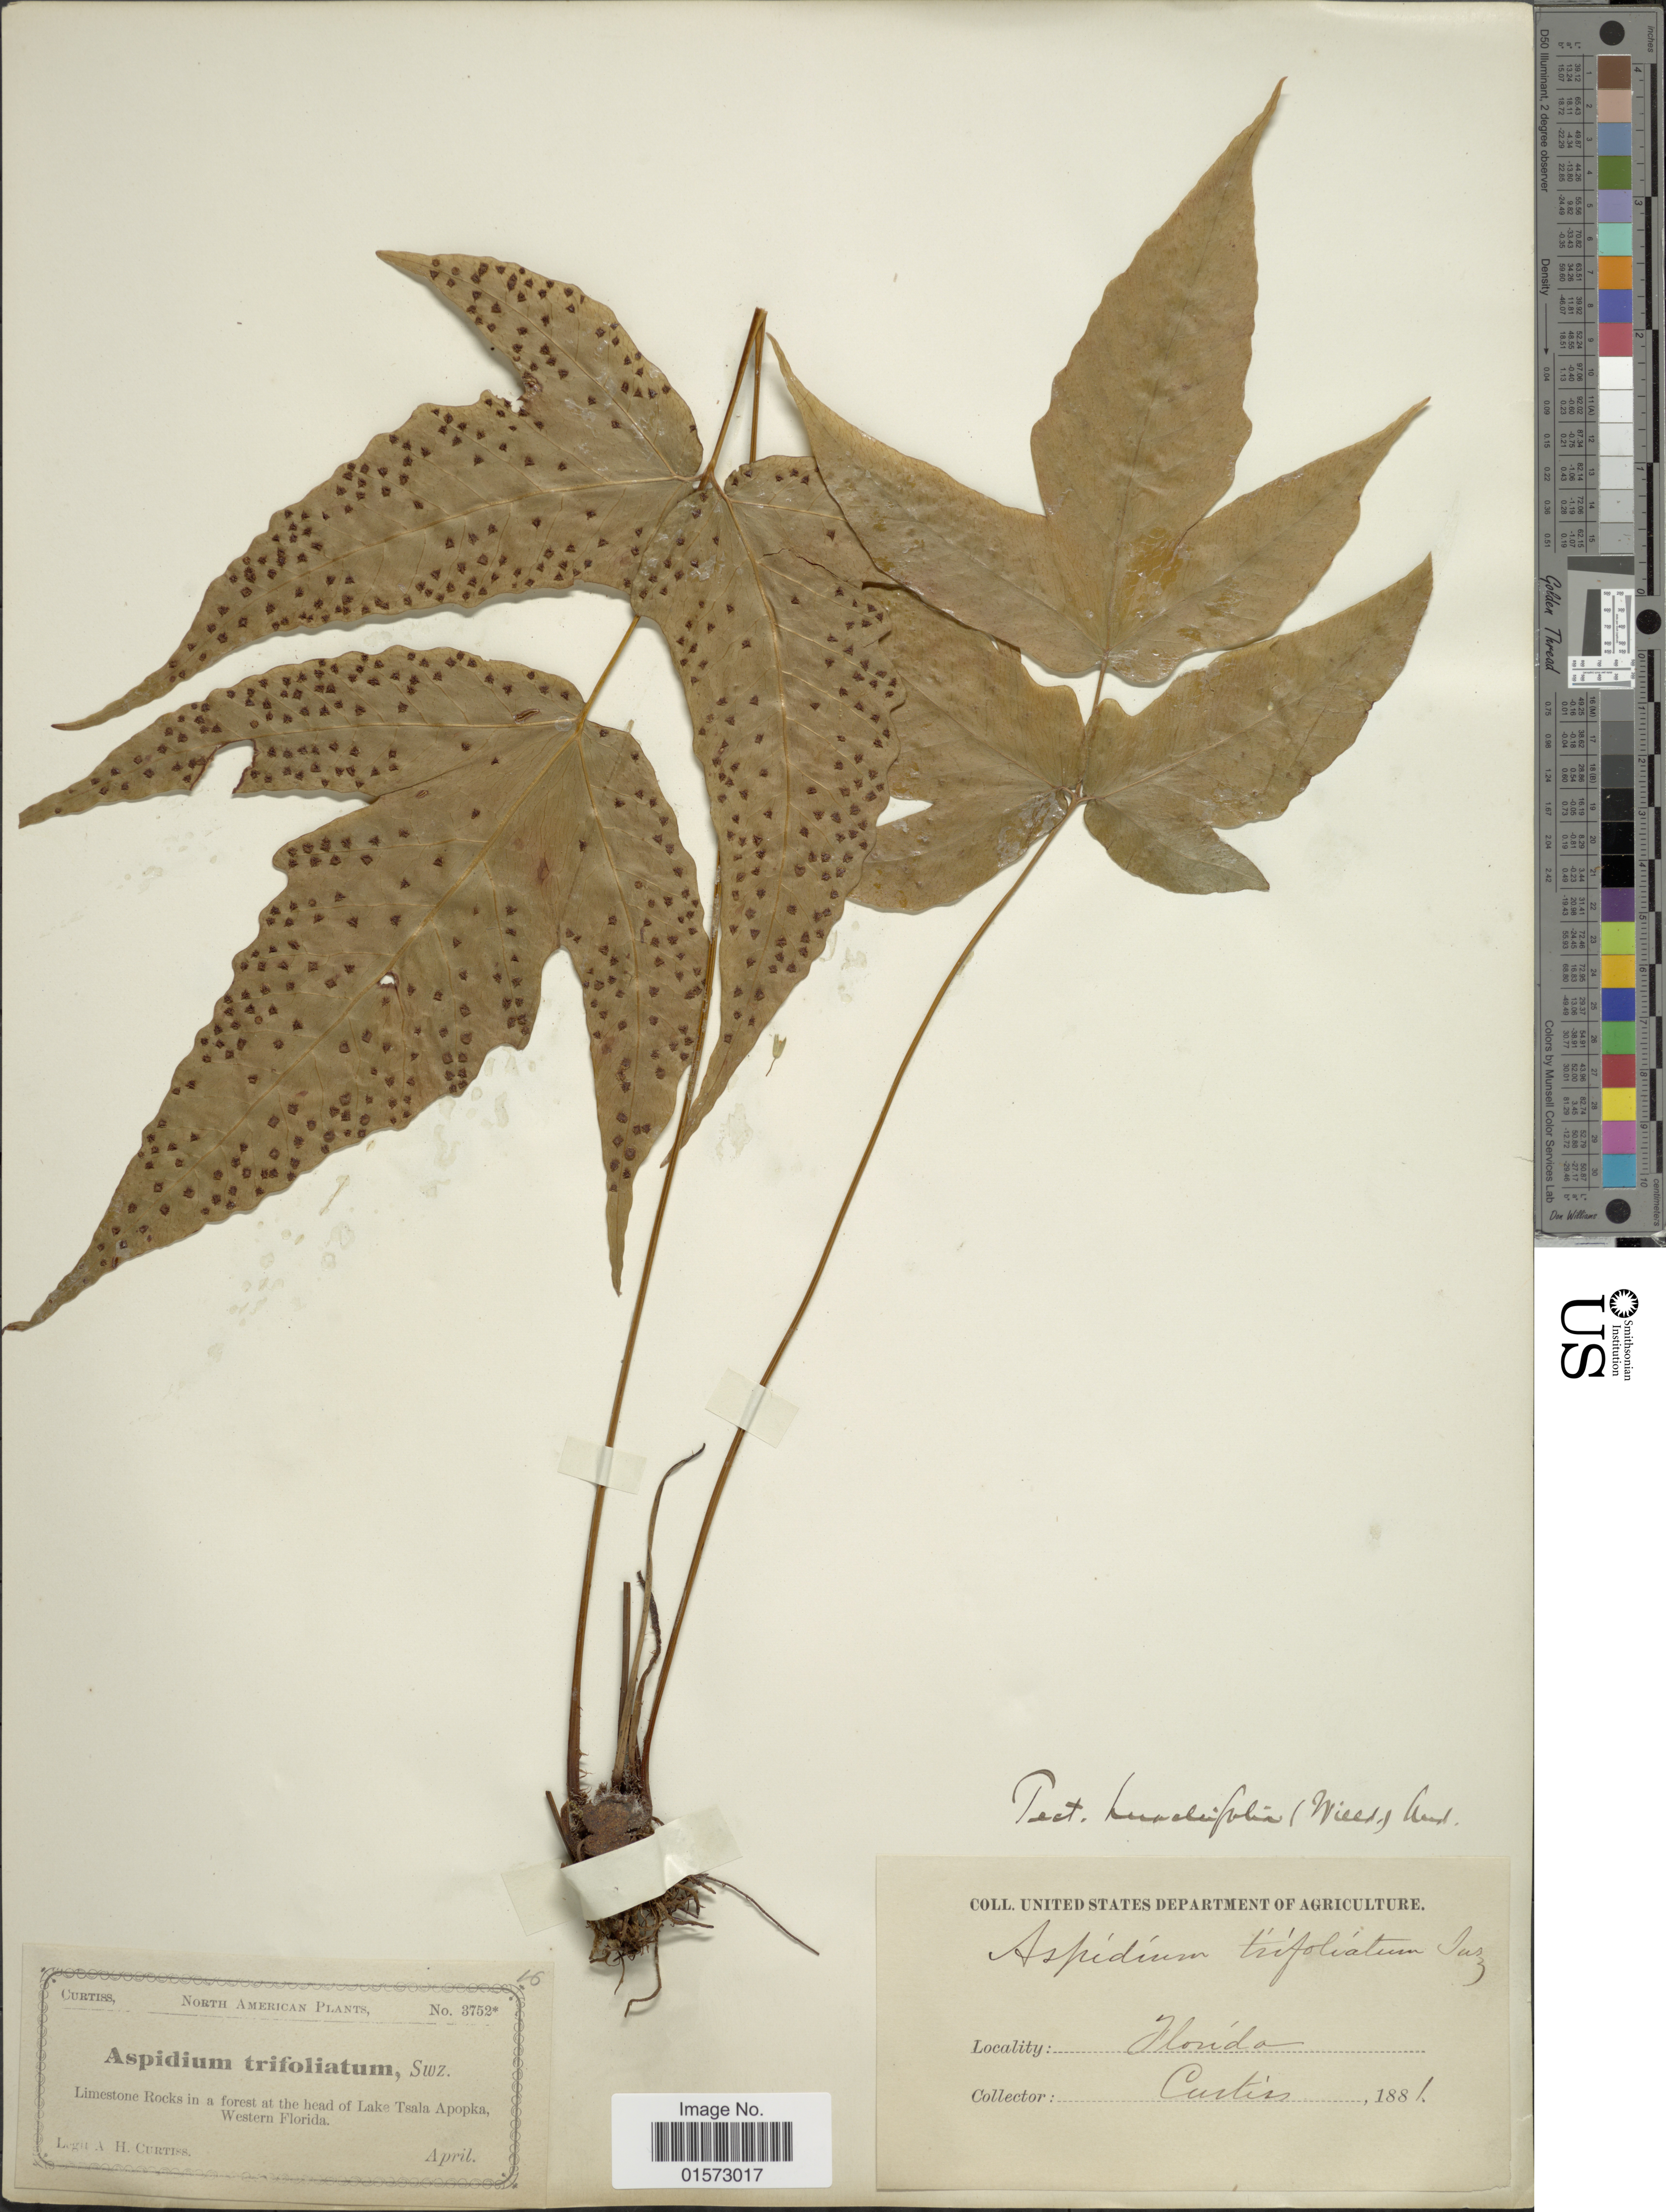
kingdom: Plantae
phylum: Tracheophyta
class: Polypodiopsida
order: Polypodiales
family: Tectariaceae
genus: Tectaria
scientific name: Tectaria heracleifolia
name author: (Willd.) Underw.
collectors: A. H. Curtiss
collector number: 3752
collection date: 1881-04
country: United States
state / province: Florida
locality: Limestone Rocks in a forest at the head of Lake Tsala Apopka, Western Florida, North American Plants